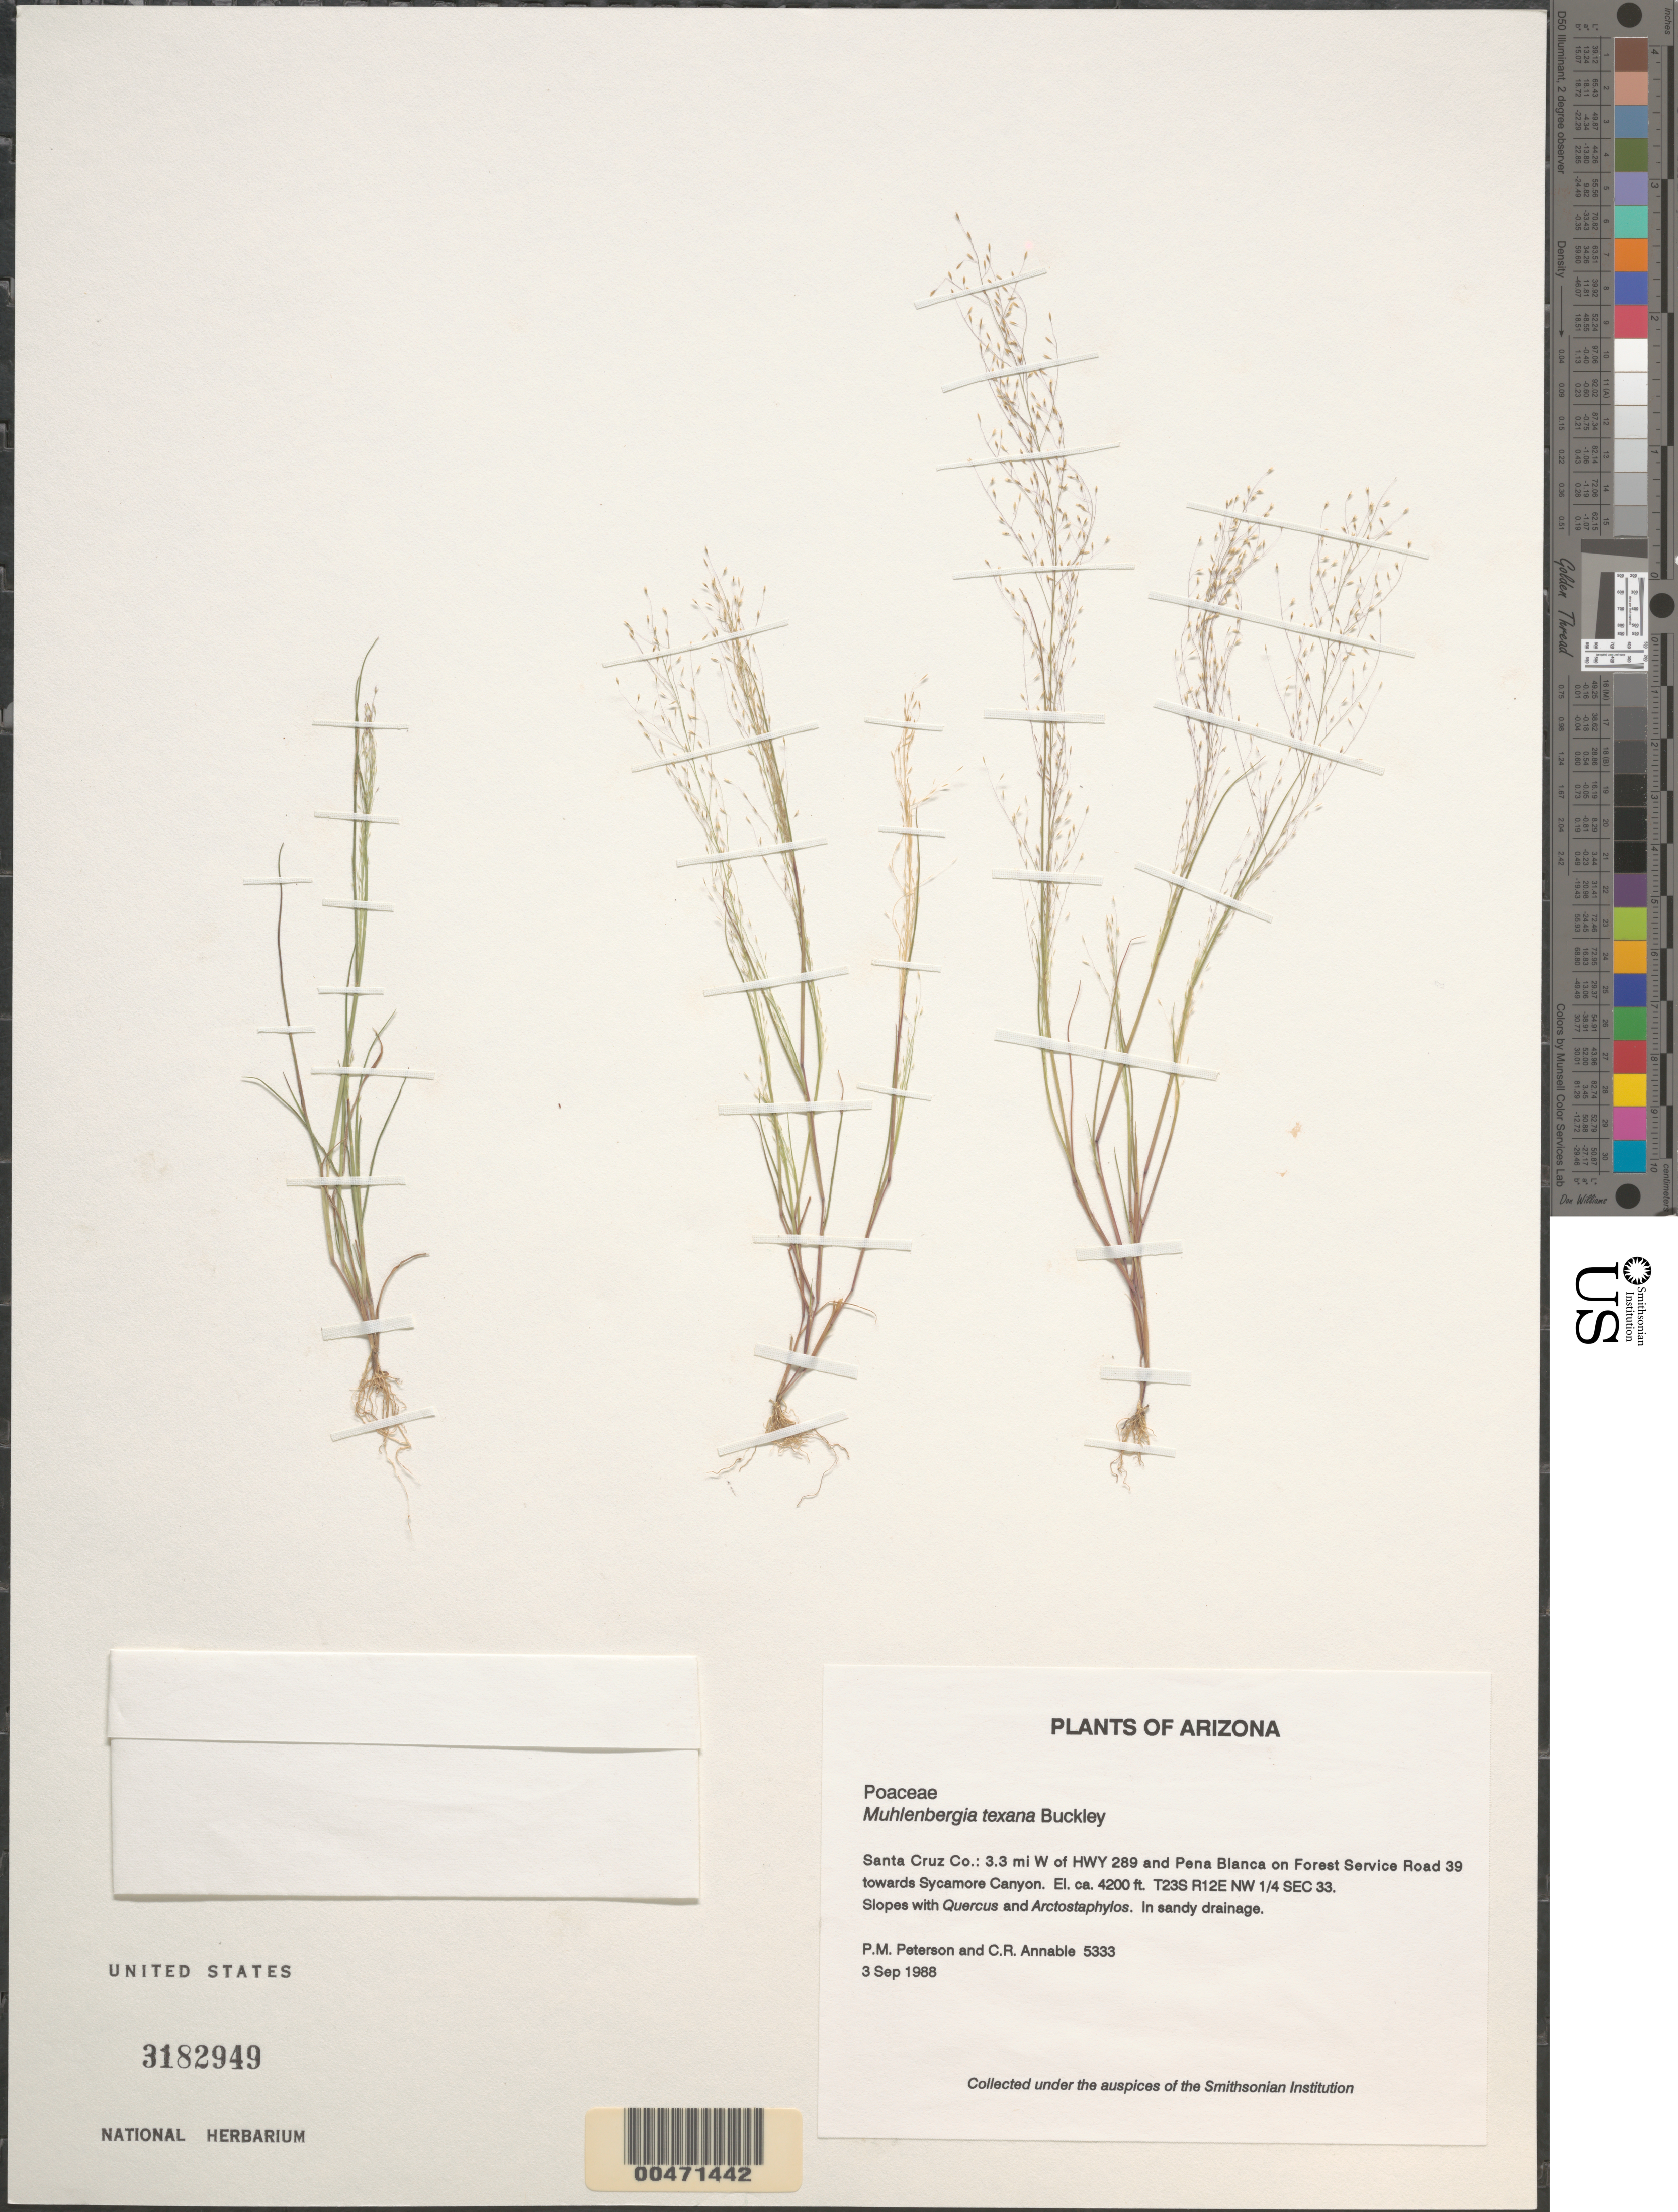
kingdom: Plantae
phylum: Tracheophyta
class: Liliopsida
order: Poales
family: Poaceae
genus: Muhlenbergia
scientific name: Muhlenbergia texana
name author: Buckley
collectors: P. M. Peterson & C. R. Annable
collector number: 05333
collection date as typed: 03 Sep 1988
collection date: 1988-09-03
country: United States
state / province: Arizona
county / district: Santa Cruz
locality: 3.3 mi W of HWY 289 and Pena Blanca on Forest Service Road 39 towards Sycamore Canyon.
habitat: Slopes with Quercus and Arctostaphylos. In sandy drainage.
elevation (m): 1280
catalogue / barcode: US 3182949